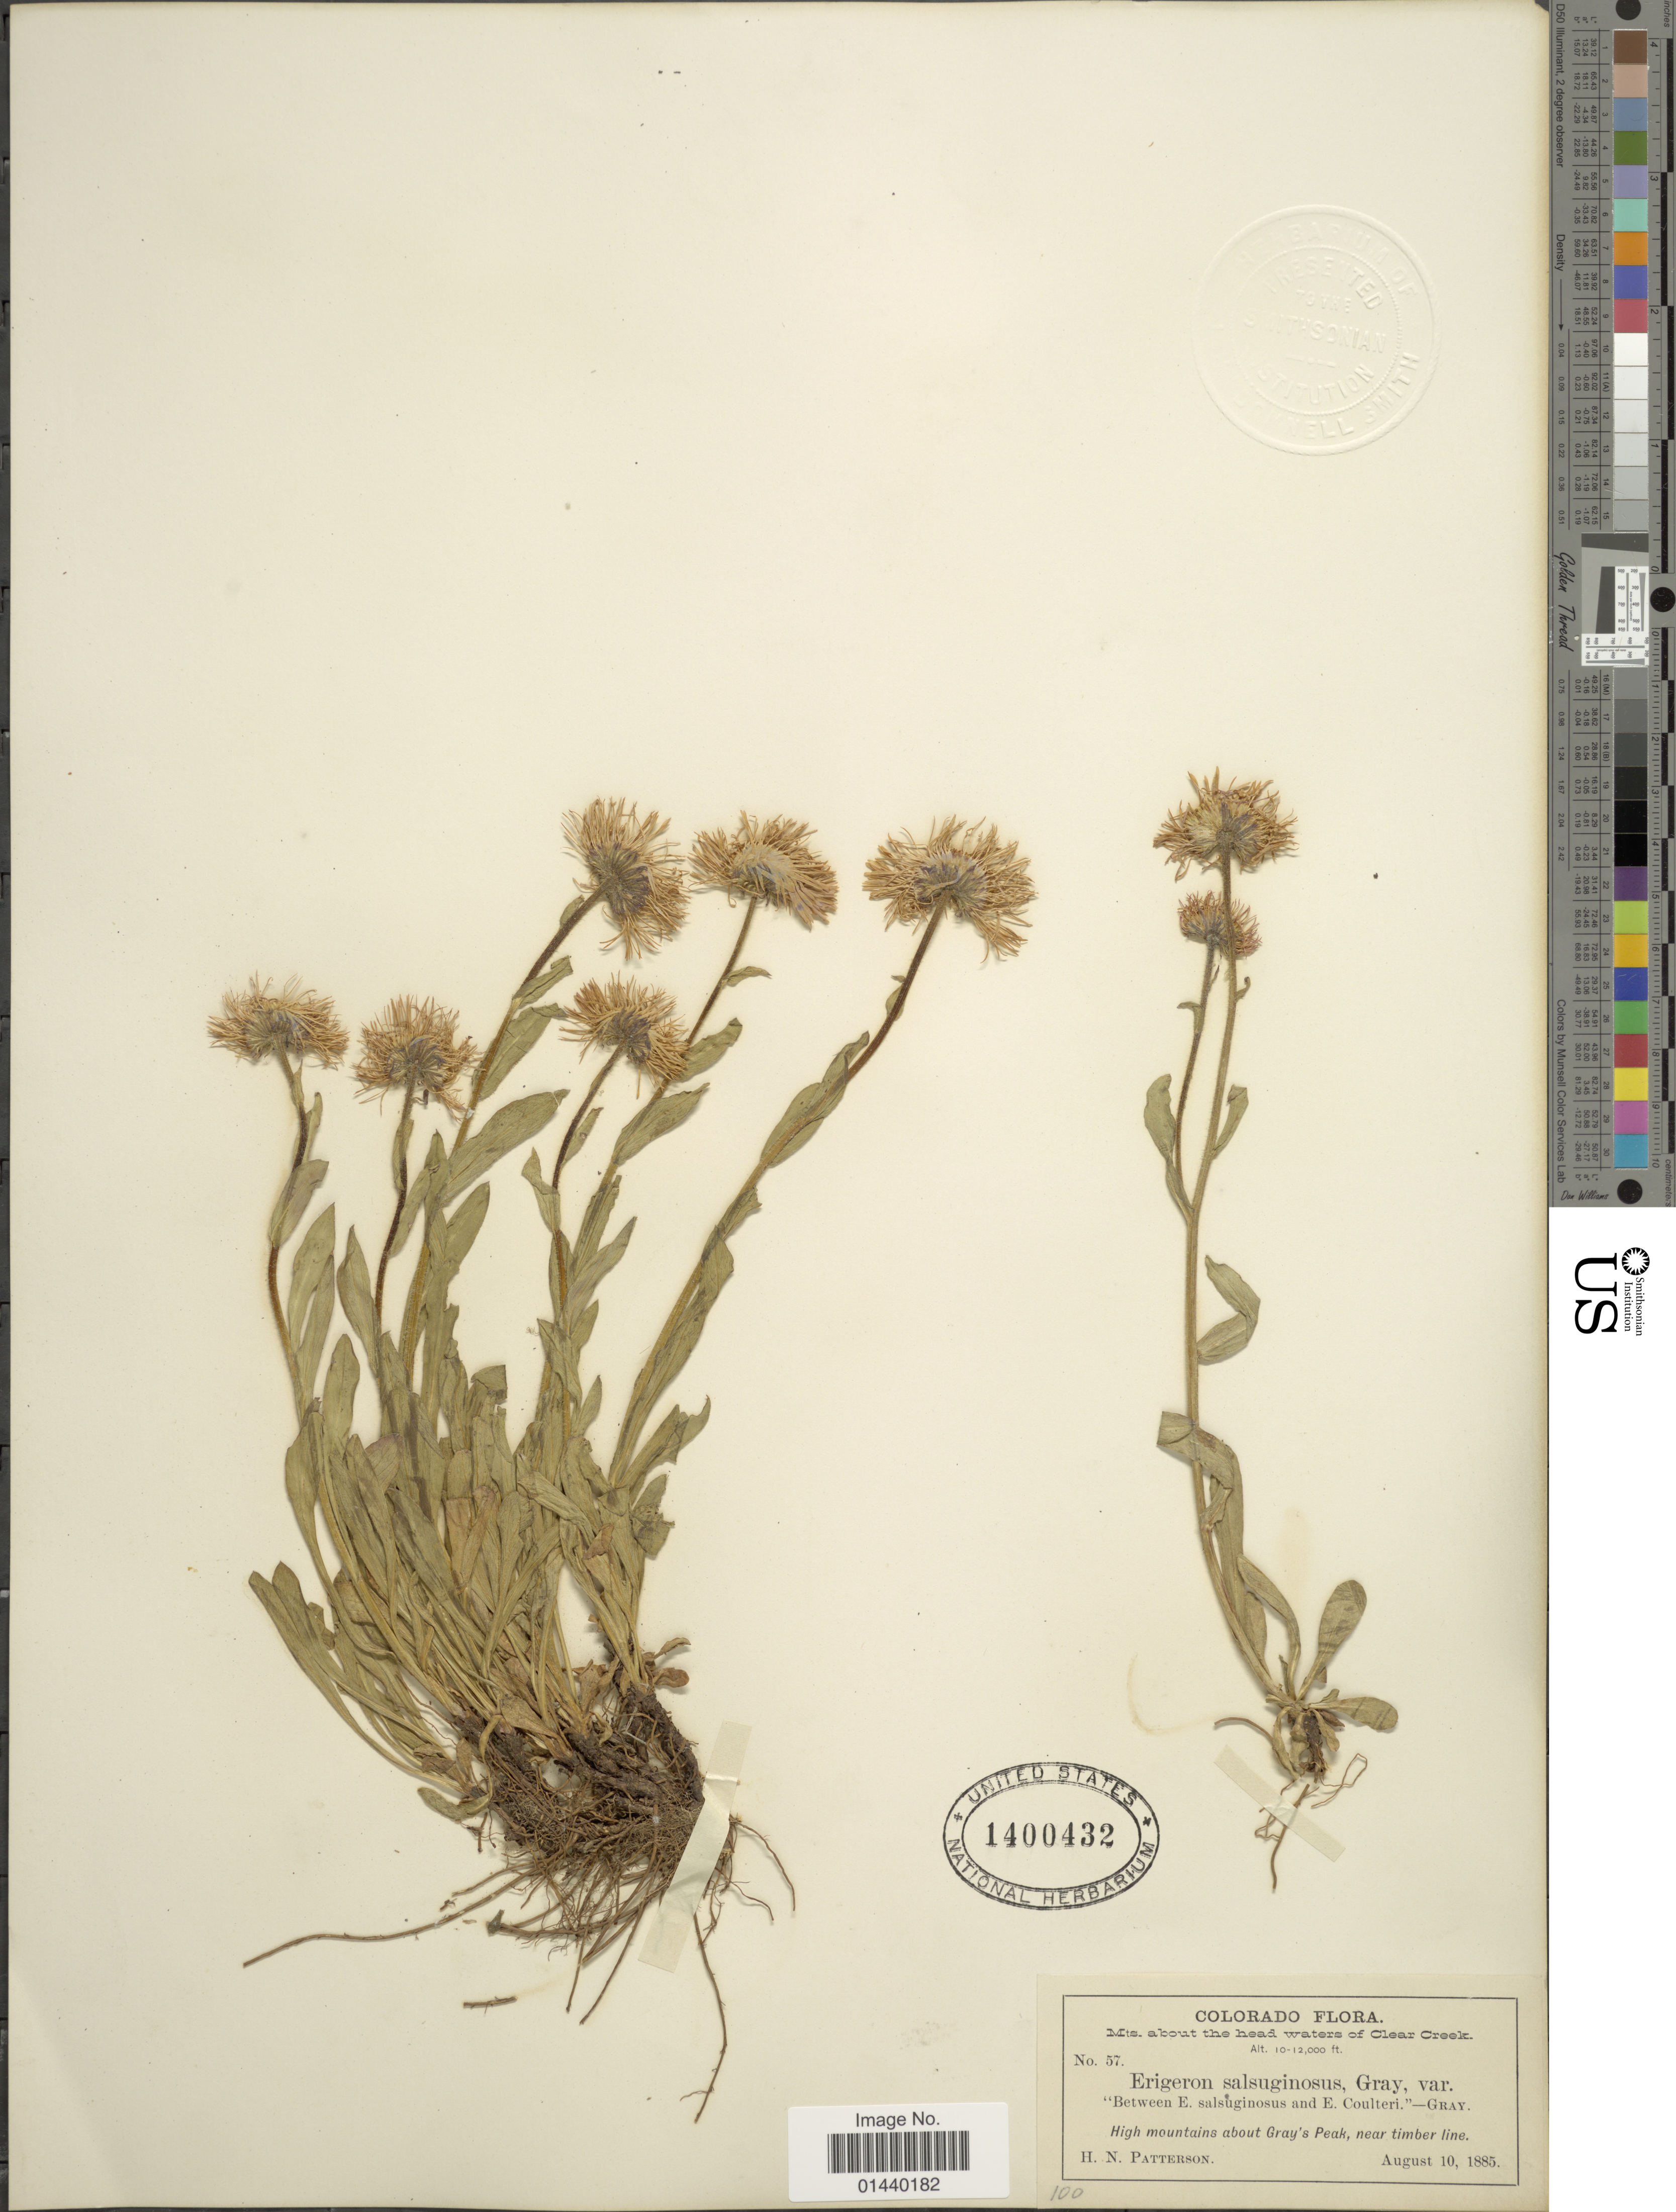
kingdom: Plantae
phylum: Tracheophyta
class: Magnoliopsida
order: Asterales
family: Asteraceae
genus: Erigeron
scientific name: Erigeron salsuginosus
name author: (Richardson ex R. Br.) A. Gray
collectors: H. N. Patterson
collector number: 57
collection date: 1885-08-10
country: United States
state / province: Colorado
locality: Mts. about the head waters of Clear Creek. High mountains about Gray's Peak, near timber line.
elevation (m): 3048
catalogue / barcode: US 1400432